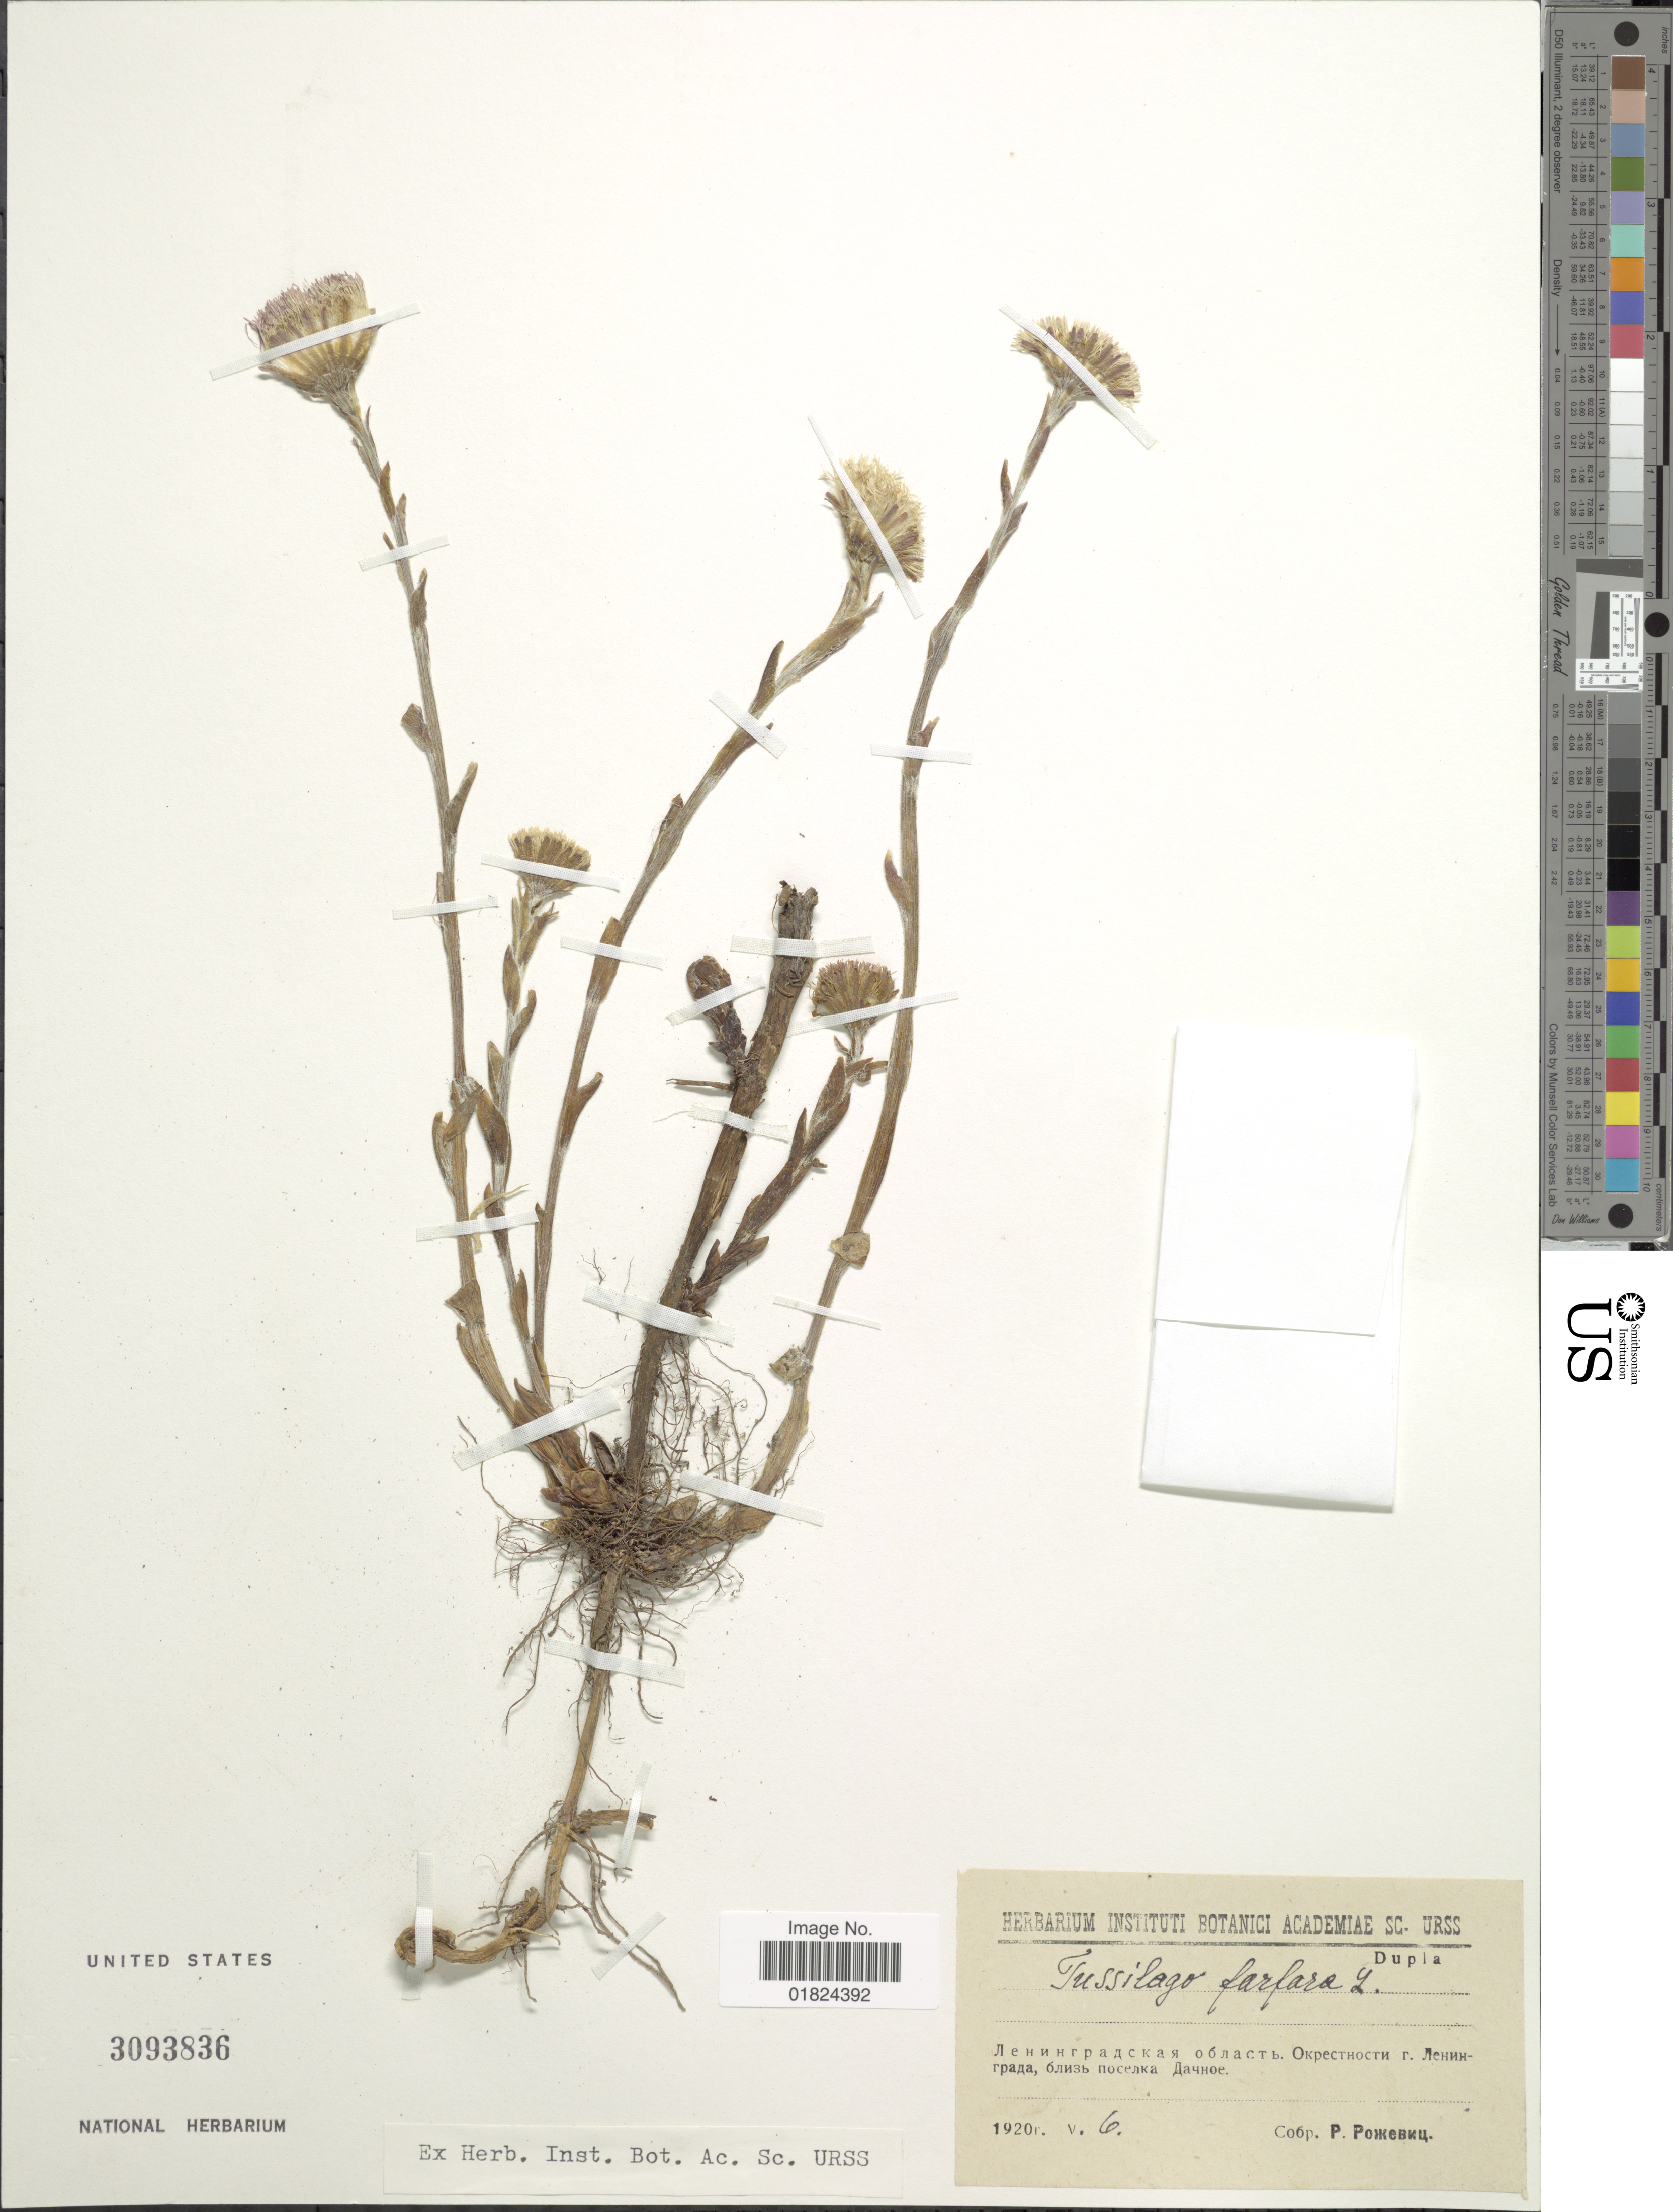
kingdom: Plantae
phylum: Tracheophyta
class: Magnoliopsida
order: Asterales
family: Asteraceae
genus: Tussilago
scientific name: Tussilago farfara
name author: L.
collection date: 1920-05-06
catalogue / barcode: US 3093836